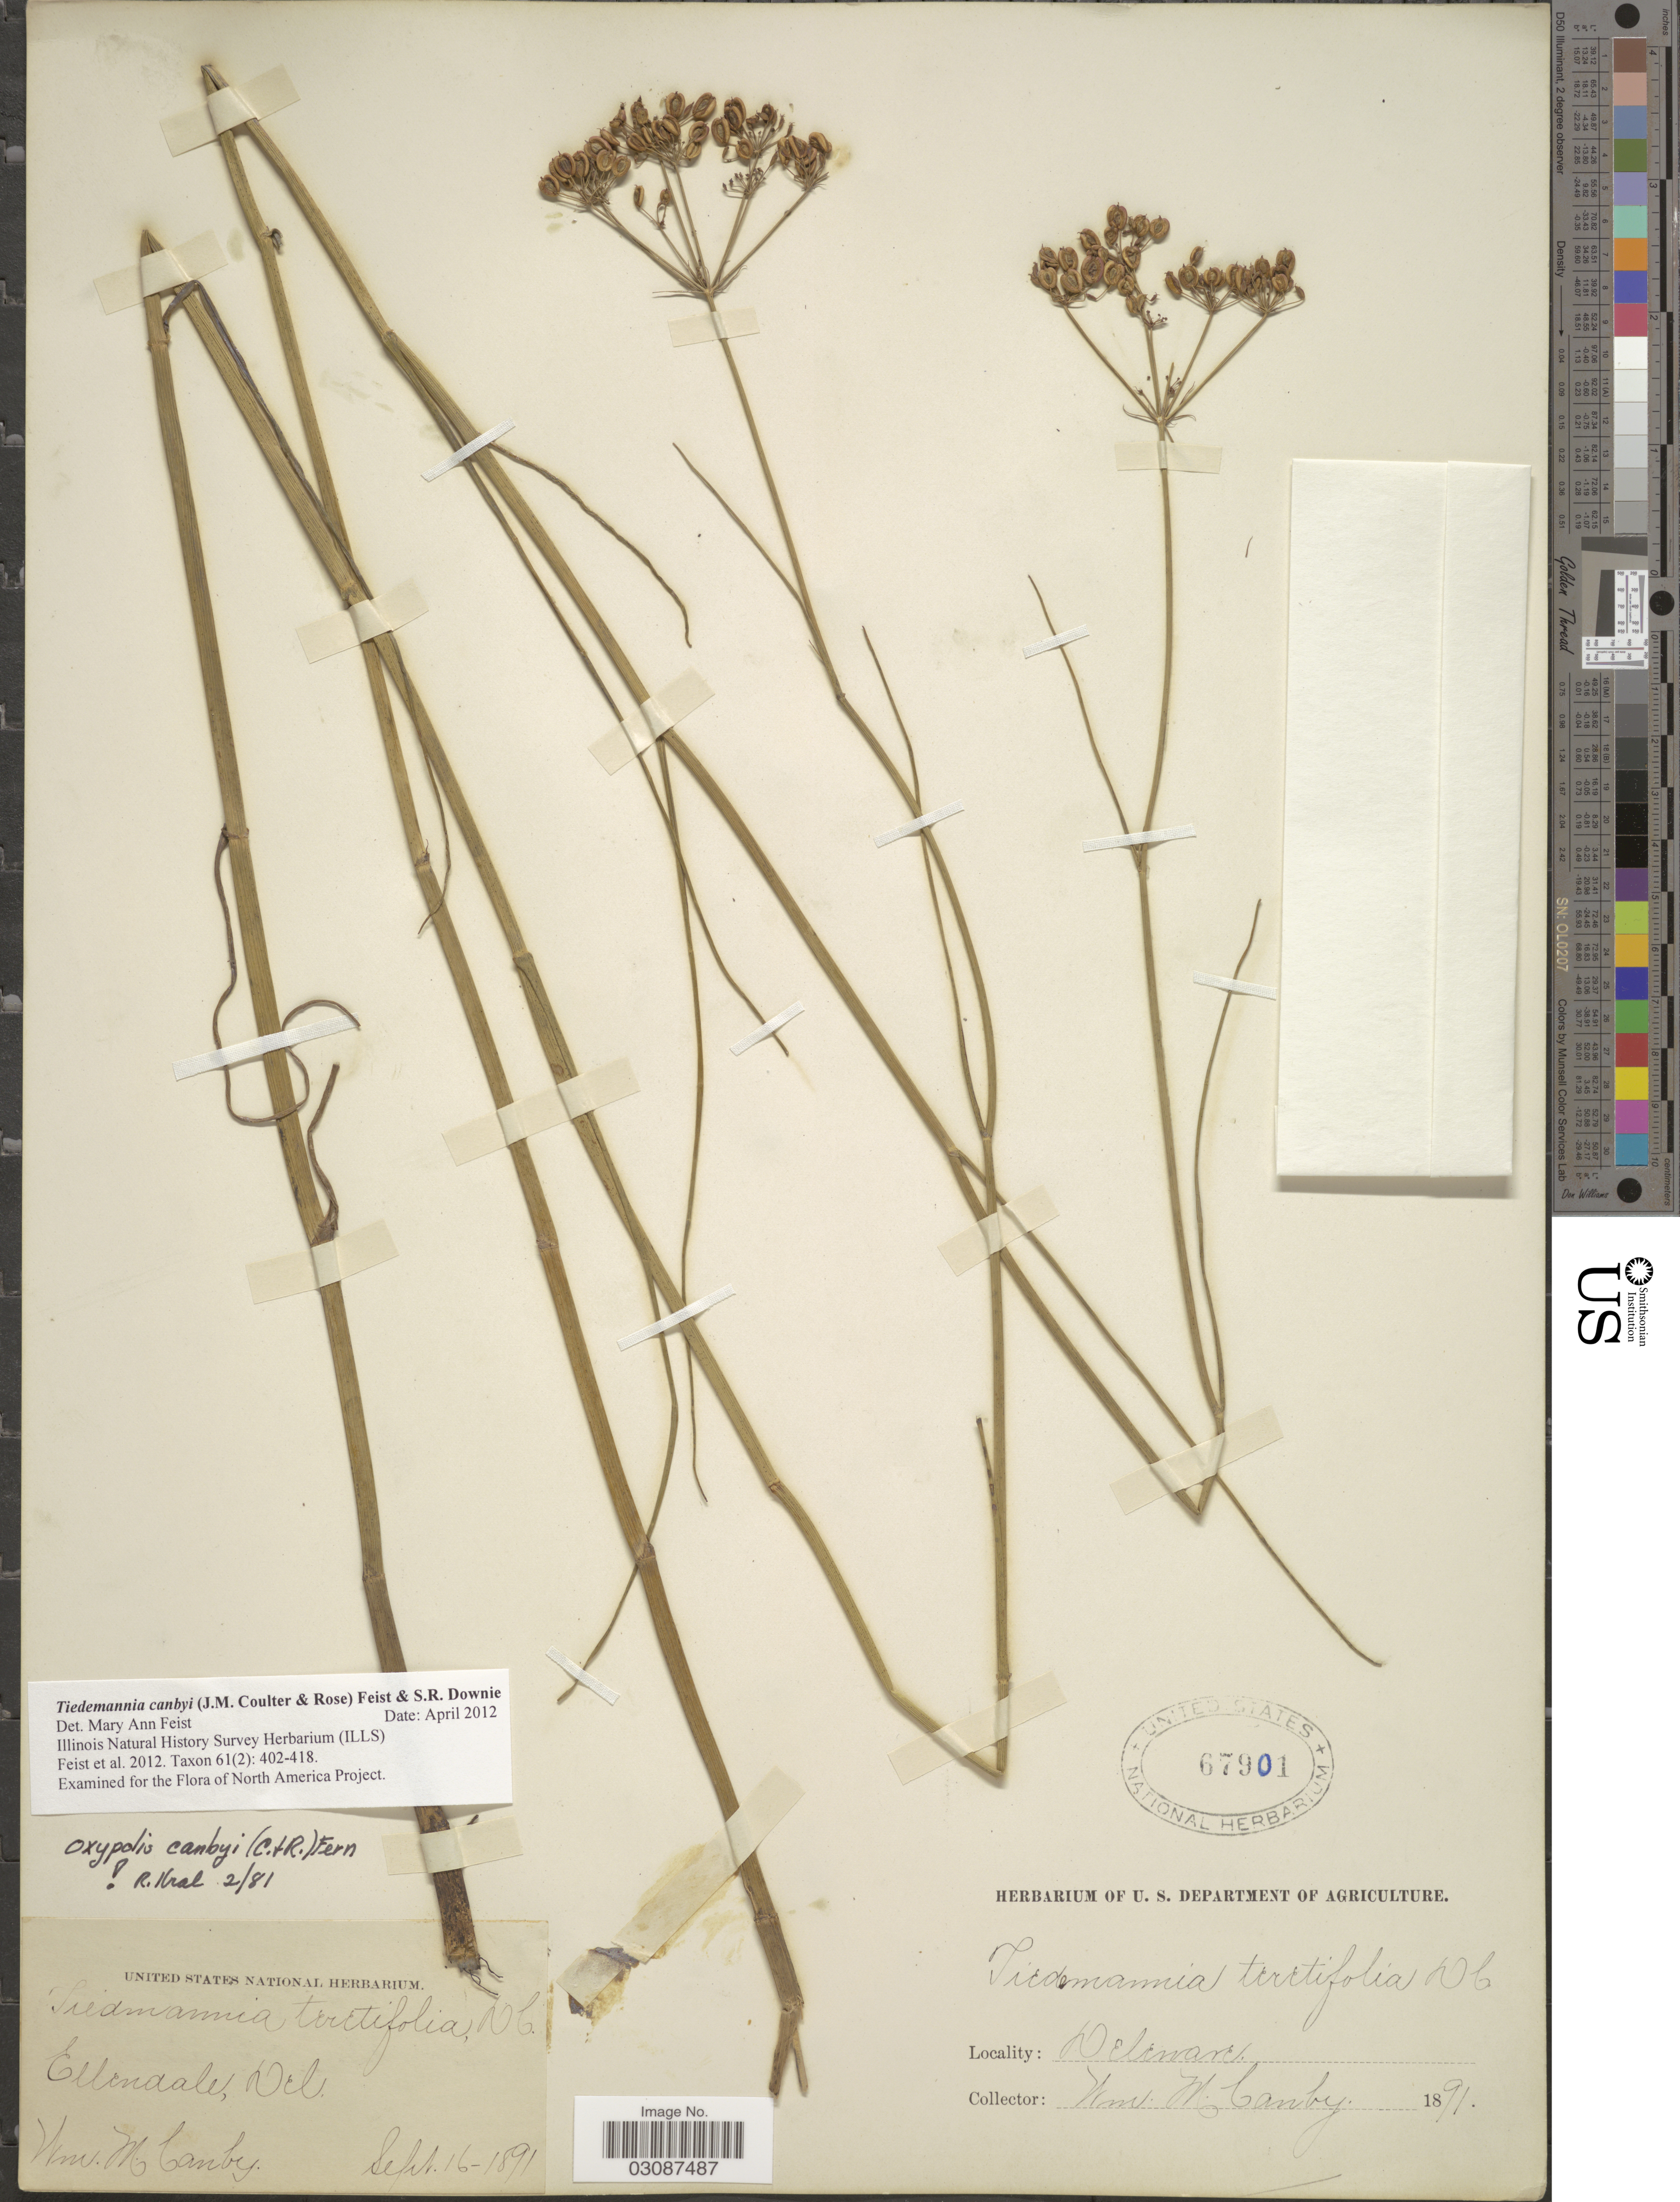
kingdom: Plantae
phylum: Tracheophyta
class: Magnoliopsida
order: Apiales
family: Apiaceae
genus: Tiedemannia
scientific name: Tiedemannia canbyi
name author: (J.M. Coult. & Rose) Feist & S.R. Downie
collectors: W. M. Canby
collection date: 1891-09-16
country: United States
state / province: Delaware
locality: Ellendale.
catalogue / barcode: US 67901